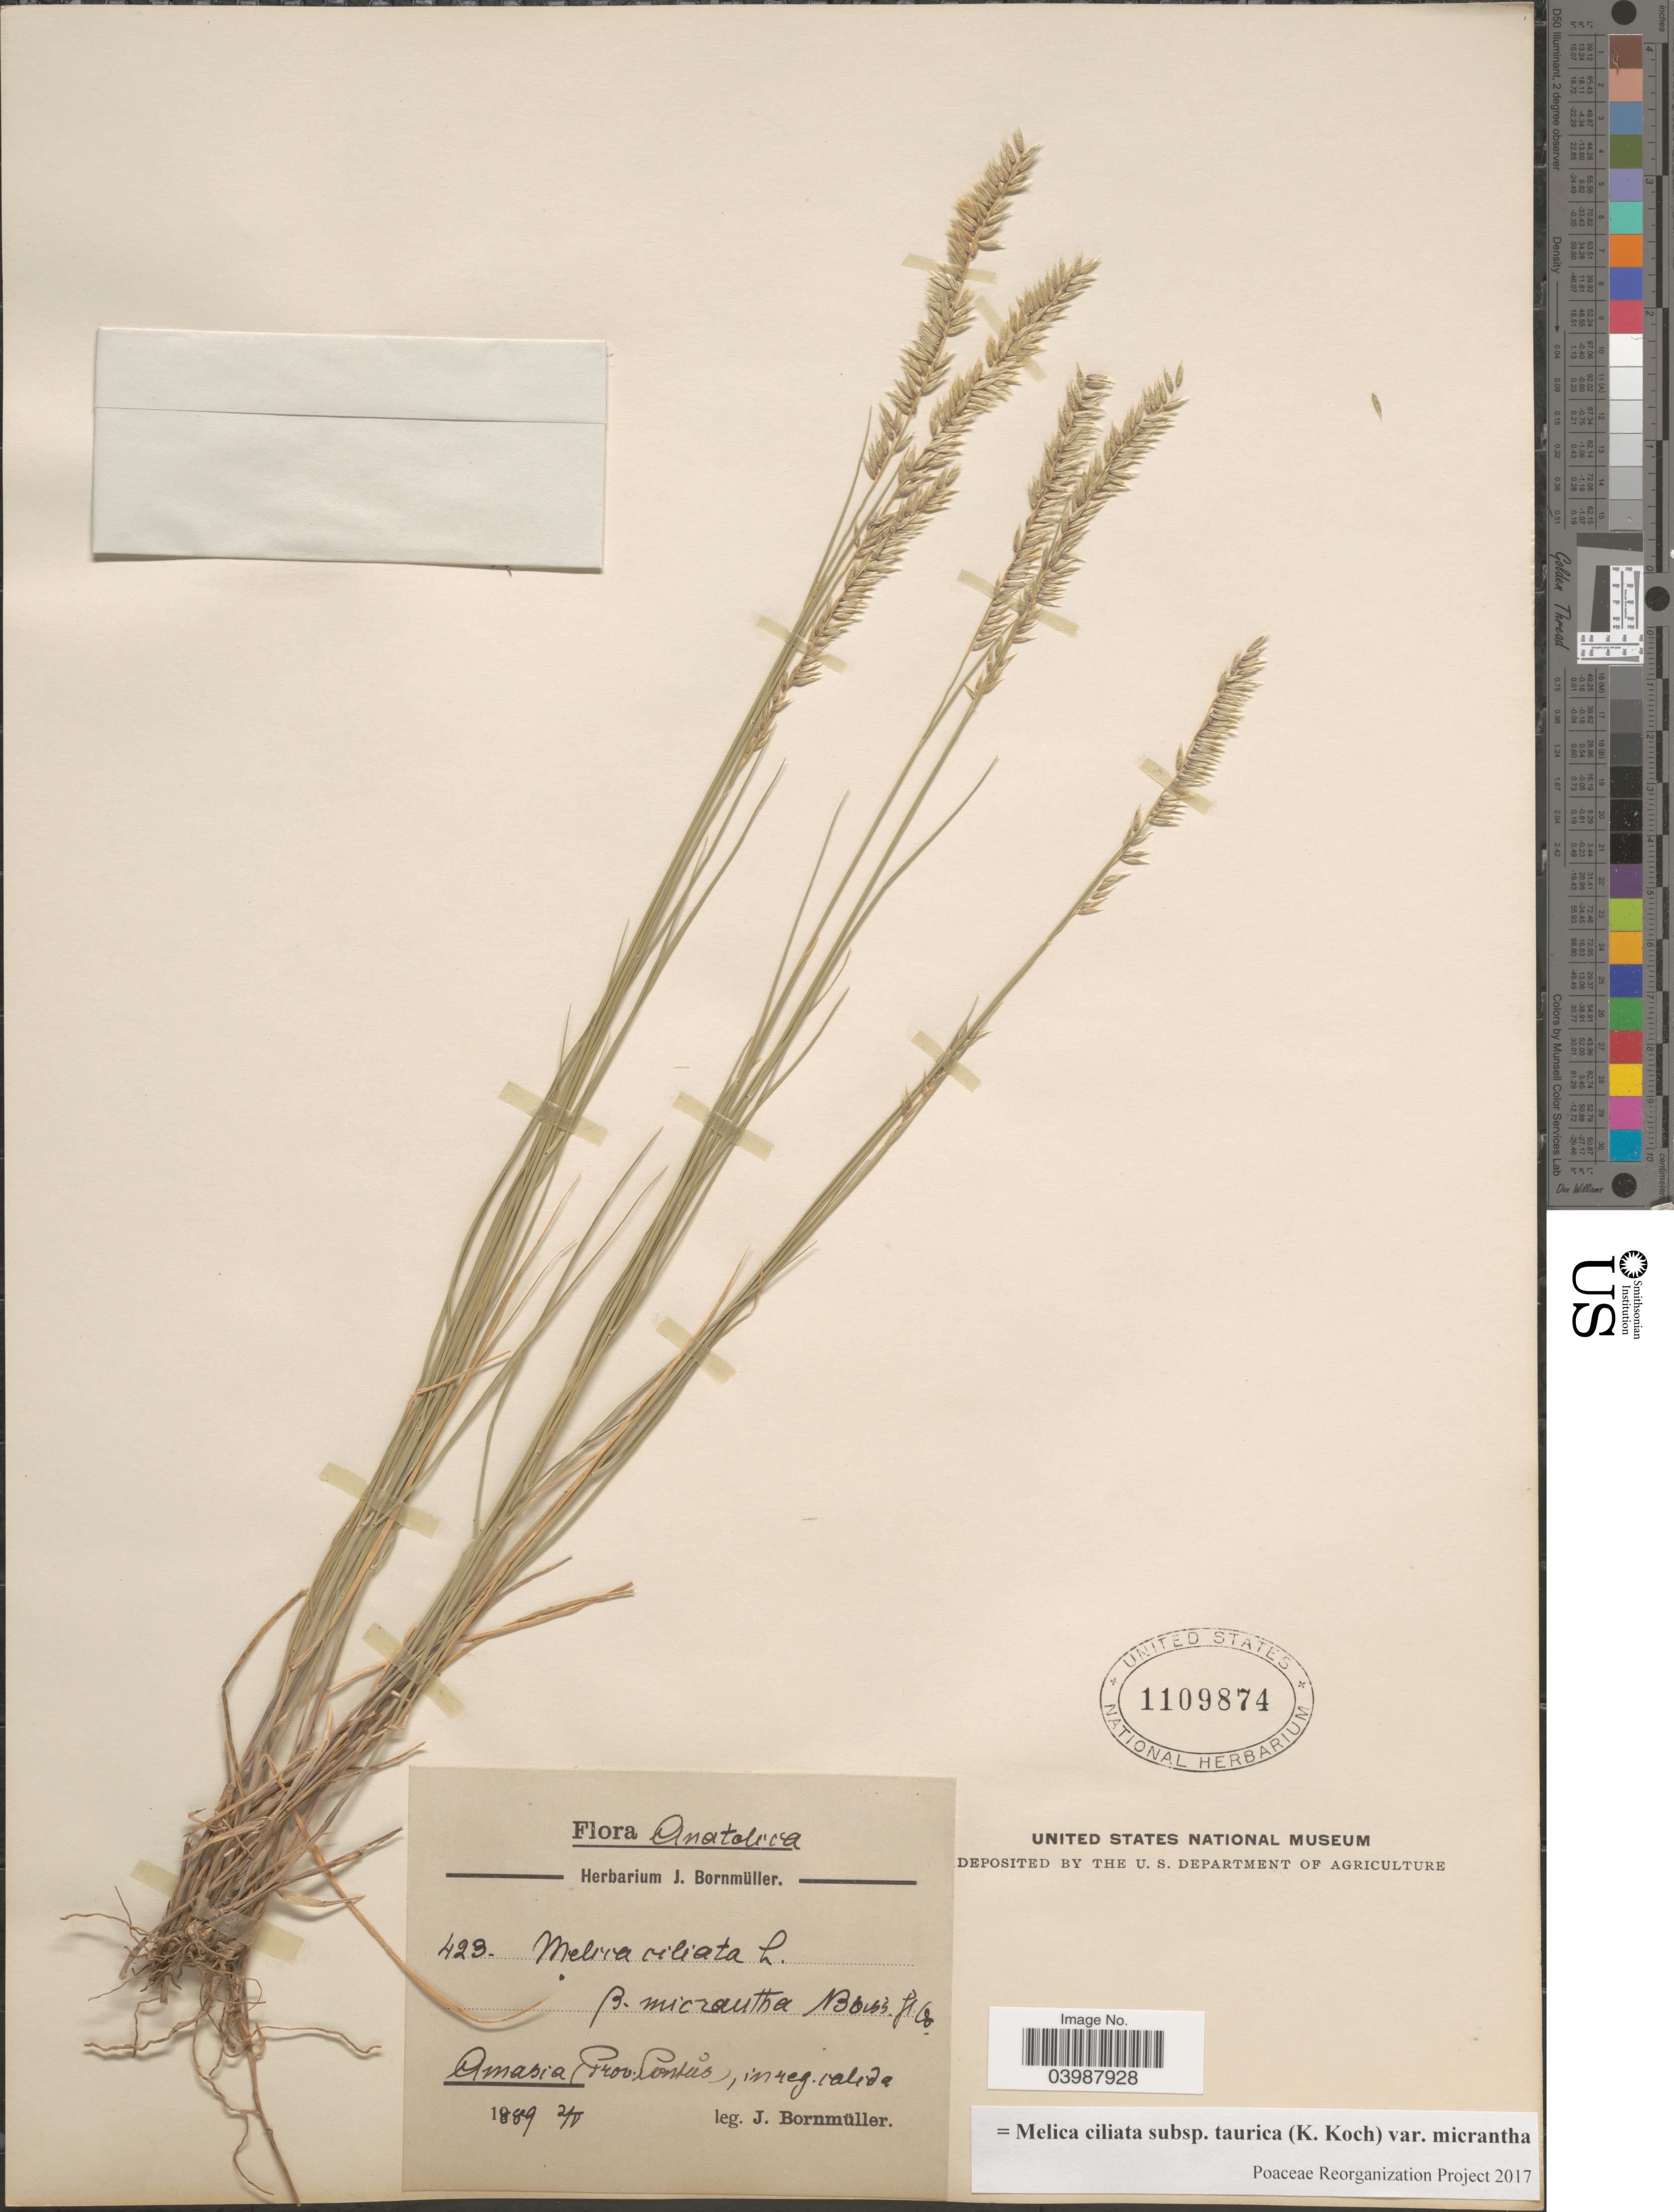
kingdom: Plantae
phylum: Tracheophyta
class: Liliopsida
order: Poales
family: Poaceae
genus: Melica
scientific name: Melica ciliata subsp. taurica var. micrantha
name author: (K. Koch)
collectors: J. Bornmüller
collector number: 423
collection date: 1889-05-20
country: Turkey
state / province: Amasya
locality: Anatolica. (Prov. Pontus), in reg. valida.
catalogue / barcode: US 1109874